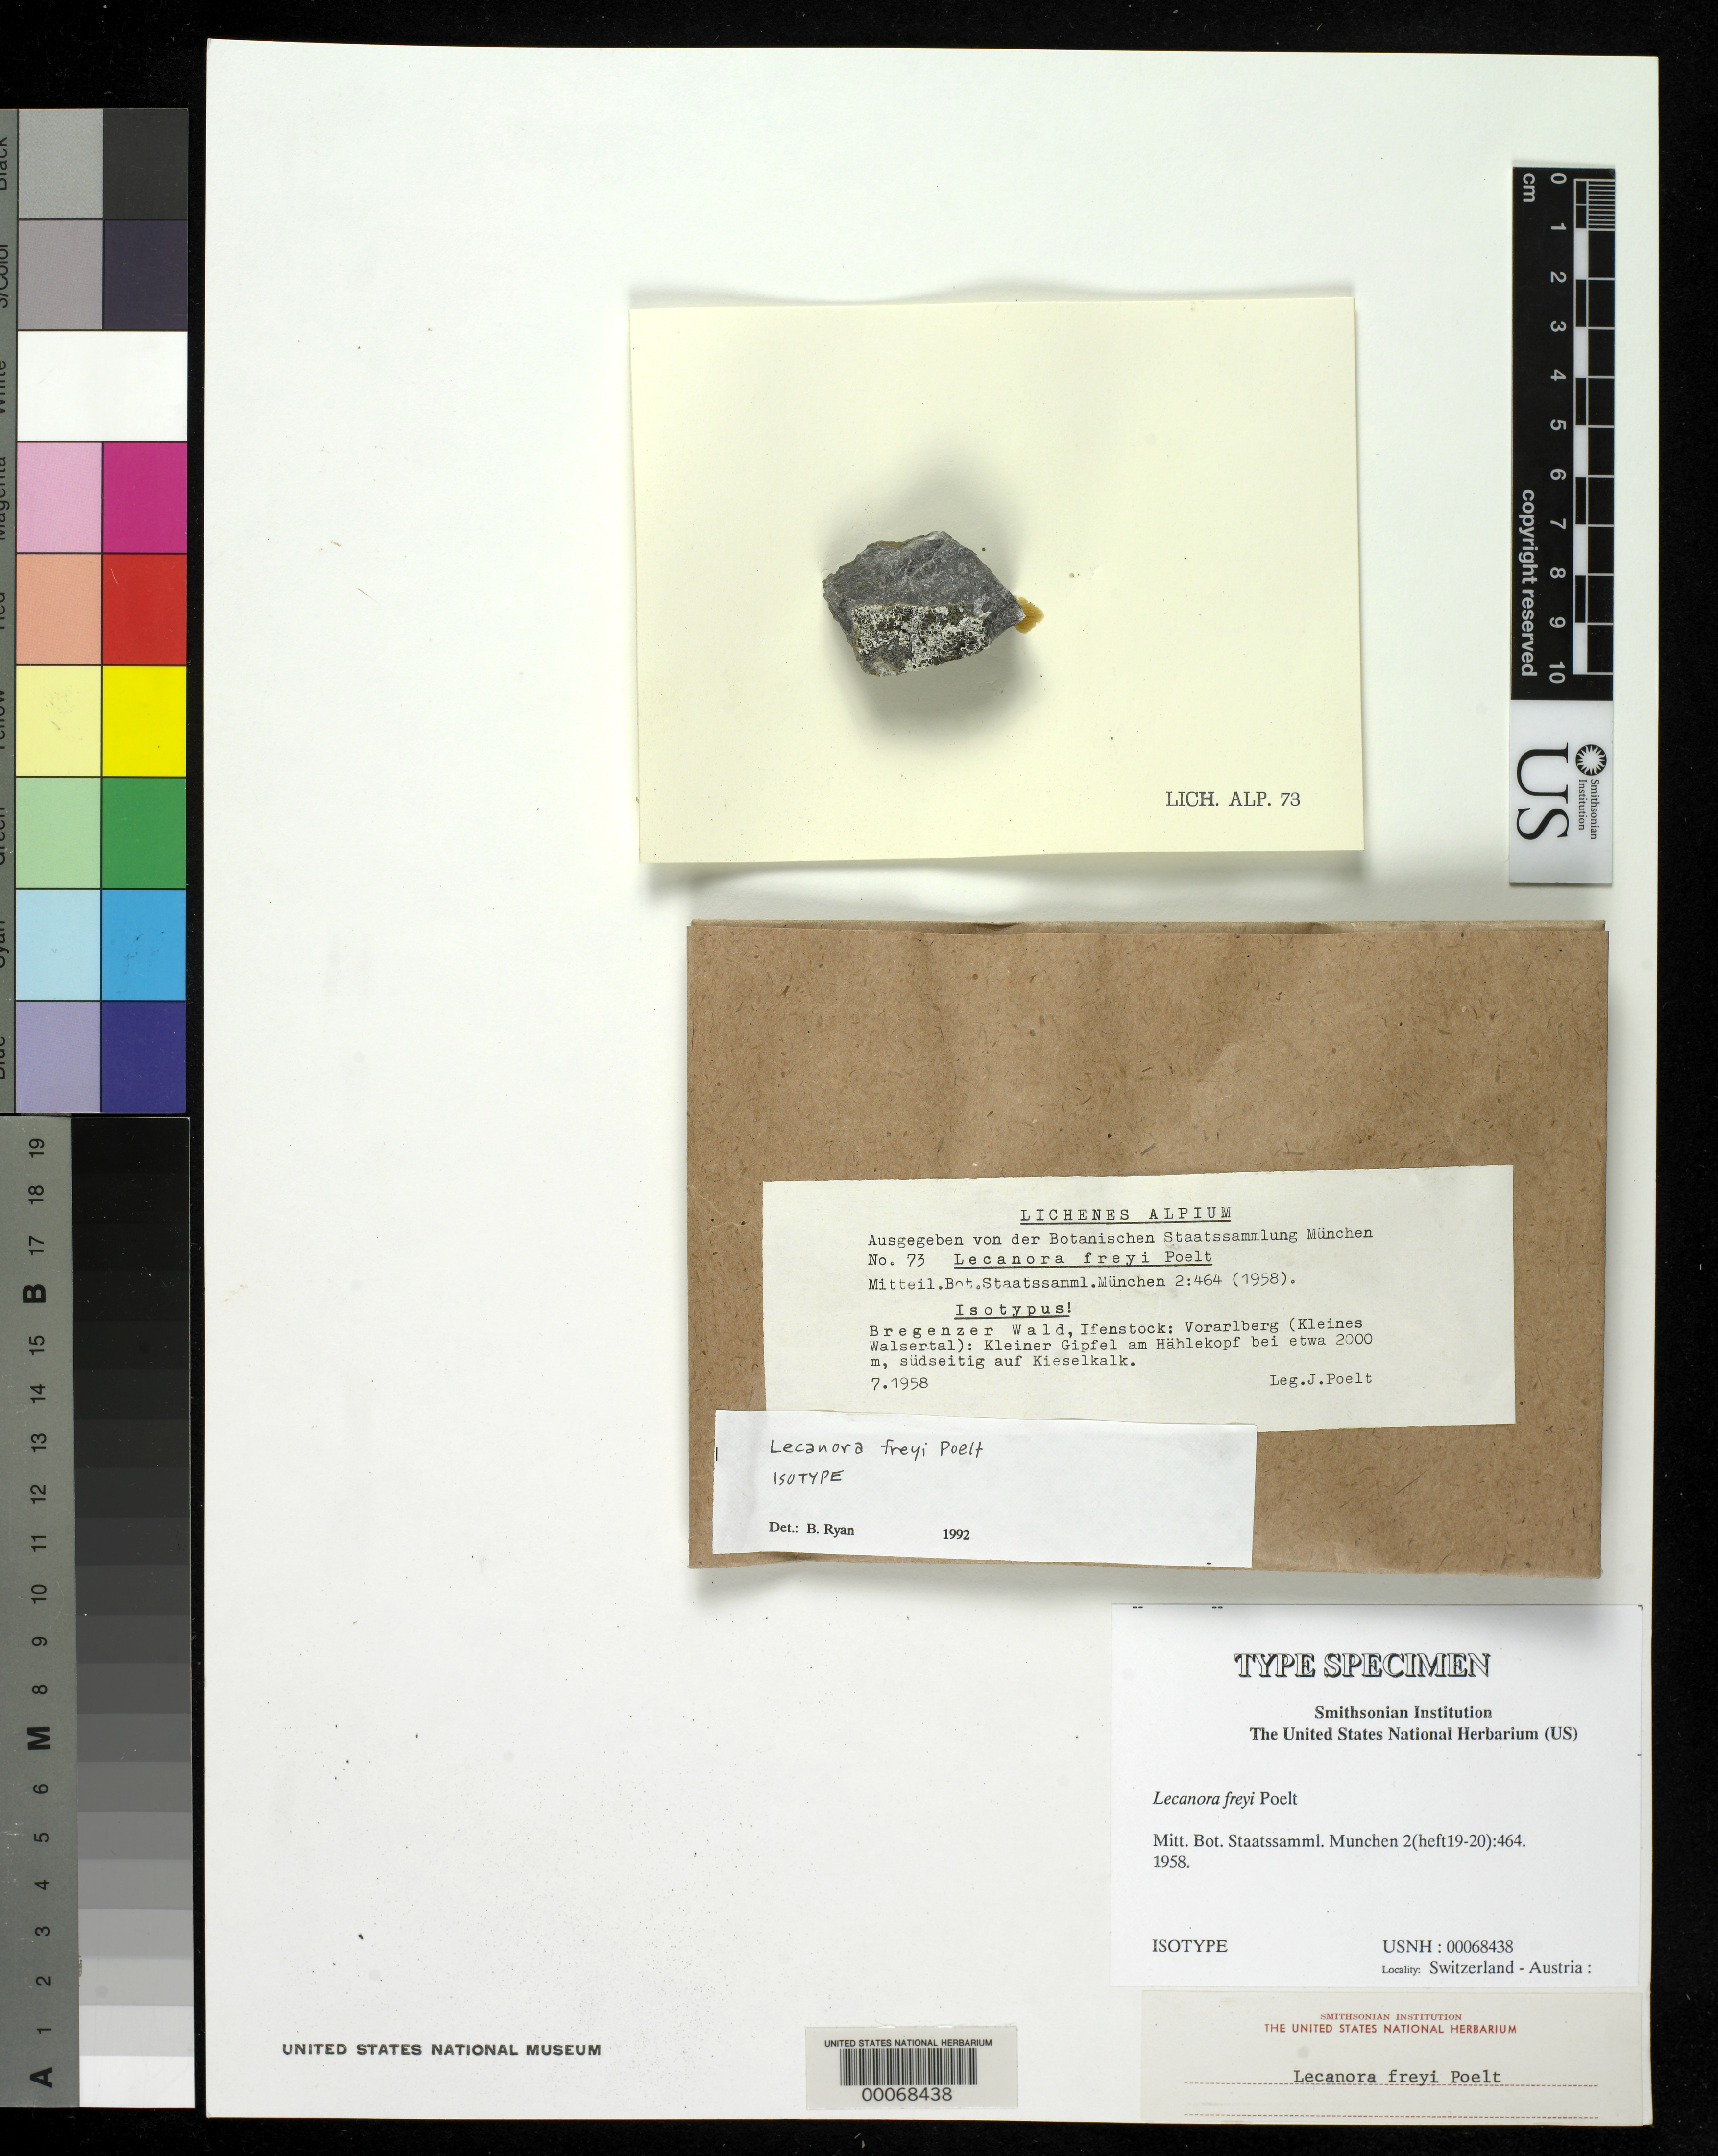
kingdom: Fungi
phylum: Ascomycota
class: Lecanoromycetes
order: Lecanorales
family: Lecanoraceae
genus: Lecanora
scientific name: Lecanora freyi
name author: Poelt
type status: Isotype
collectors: J. Poelt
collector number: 73 Lich. Alp.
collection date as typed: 21 Jul 1958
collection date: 1958-07-21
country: Austria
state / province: Tirol / Vorarlberg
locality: Bregenzerwald, Ifen-stock, Vorarlberg (Kleines Walsertal), kleiner Gipfel am Hahlekopf. [Bregenzerwald, Ifen-stock, Vorarlberg (Kleines Walsertal), small summit to Hahlekopf.].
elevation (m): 2000